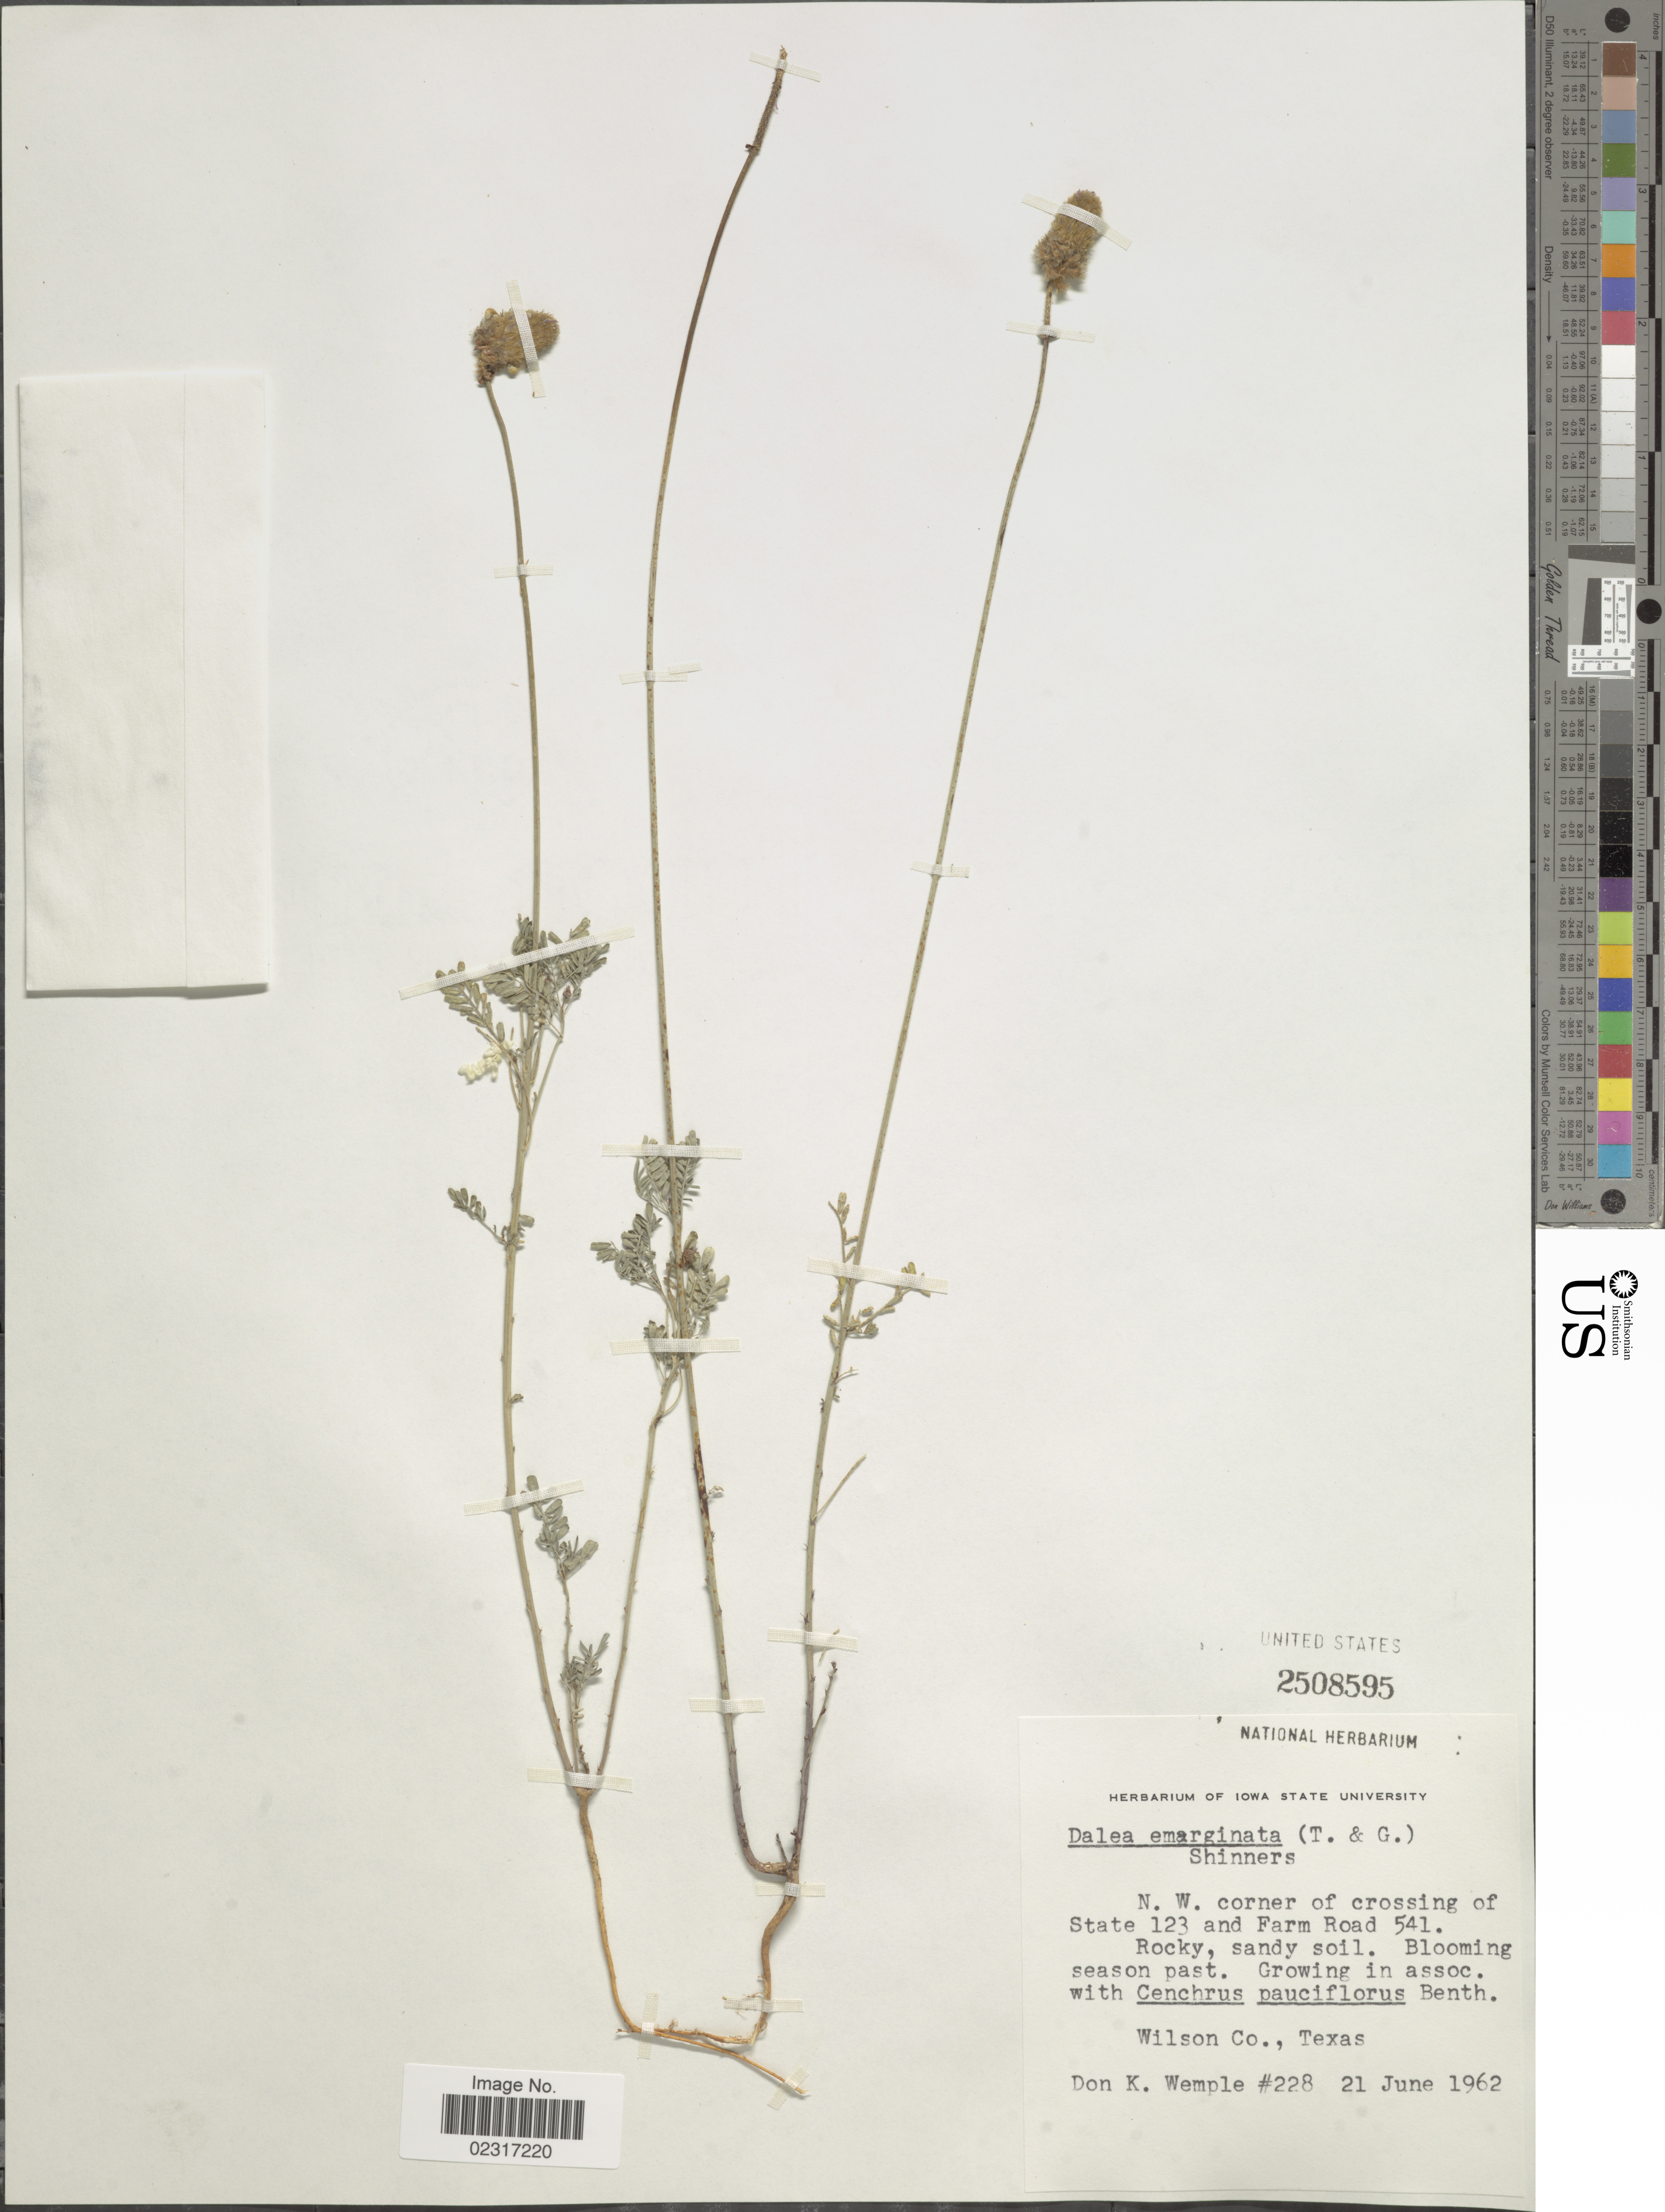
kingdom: Plantae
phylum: Tracheophyta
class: Magnoliopsida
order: Fabales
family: Fabaceae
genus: Dalea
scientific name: Dalea emarginata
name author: (Torr. & A. Gray) Shinners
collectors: D. Wemple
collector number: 228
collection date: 1962-06-21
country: United States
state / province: Texas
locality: N.W. corner of crossing of State 123 and Farm Road 541. Wilson Co.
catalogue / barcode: US 2508595